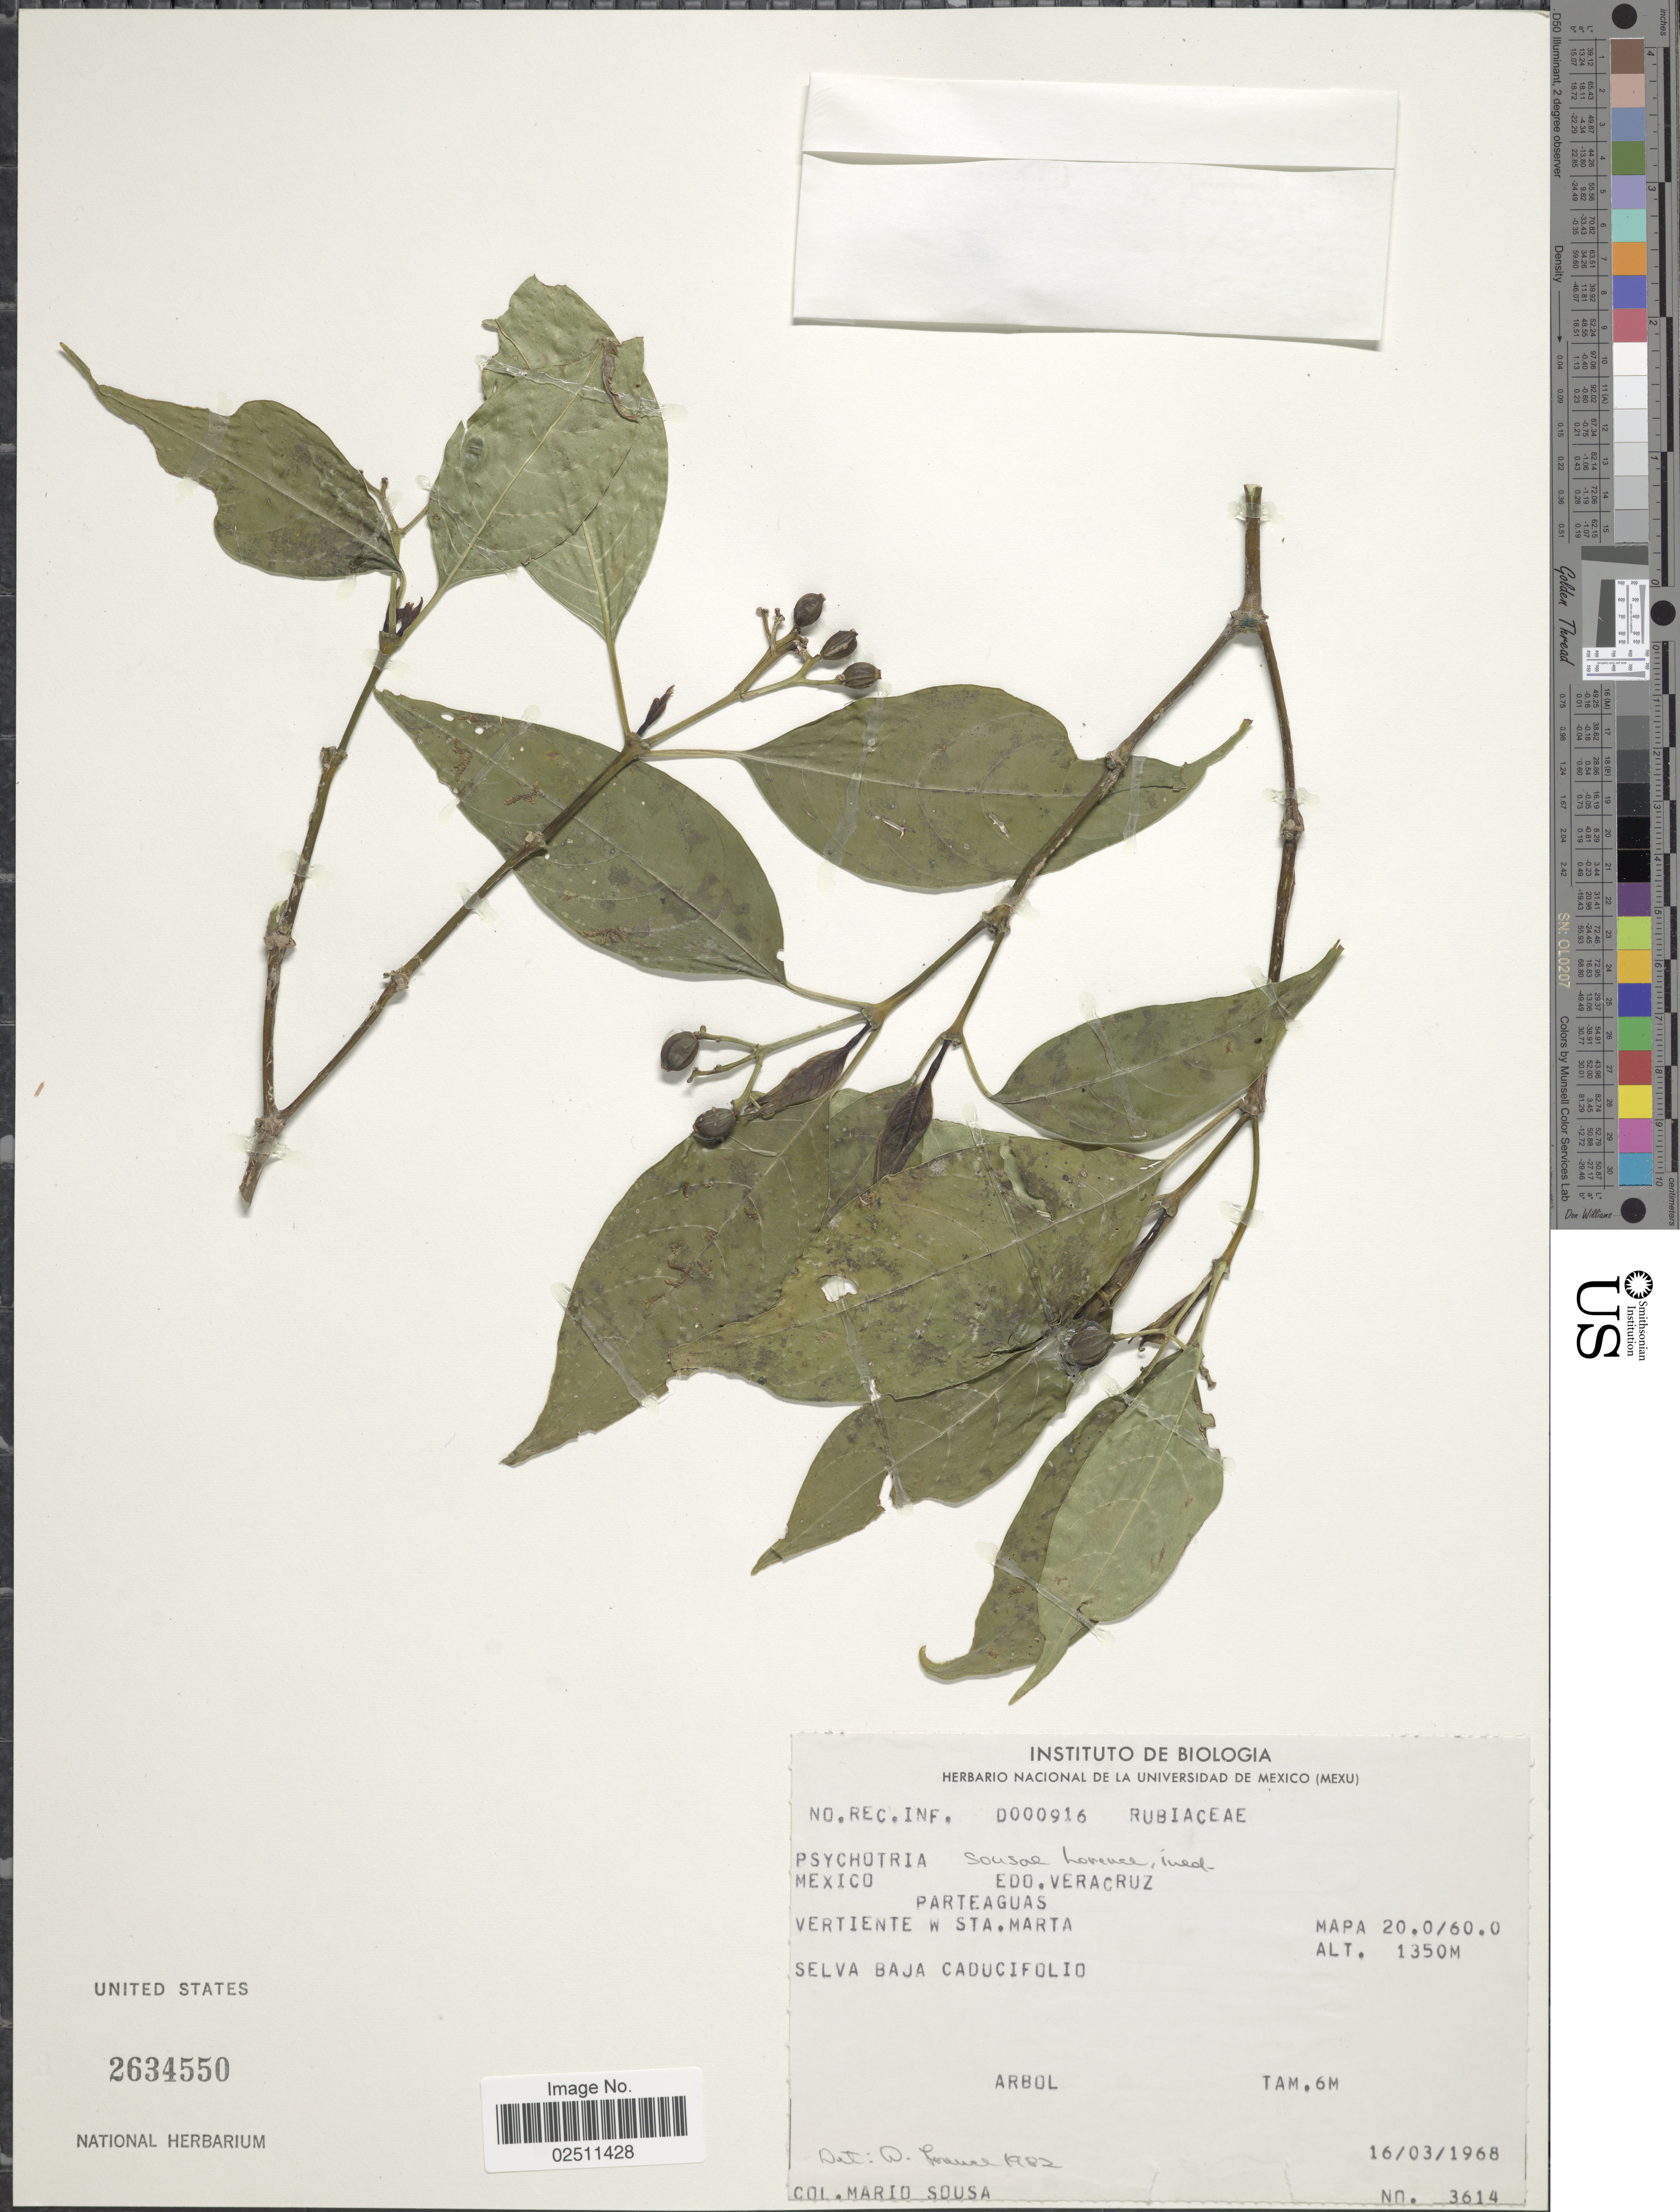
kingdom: Plantae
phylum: Tracheophyta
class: Magnoliopsida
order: Gentianales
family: Rubiaceae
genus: Psychotria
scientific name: Psychotria sousae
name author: Lorence & Dwyer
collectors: M. Sousa S.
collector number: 3614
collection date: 1968-03-16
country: Mexico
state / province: Veracruz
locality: Edo. Veracruz. Parteaguas. Vertiente W Sta. Marta.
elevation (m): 1350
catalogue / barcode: US 2634550